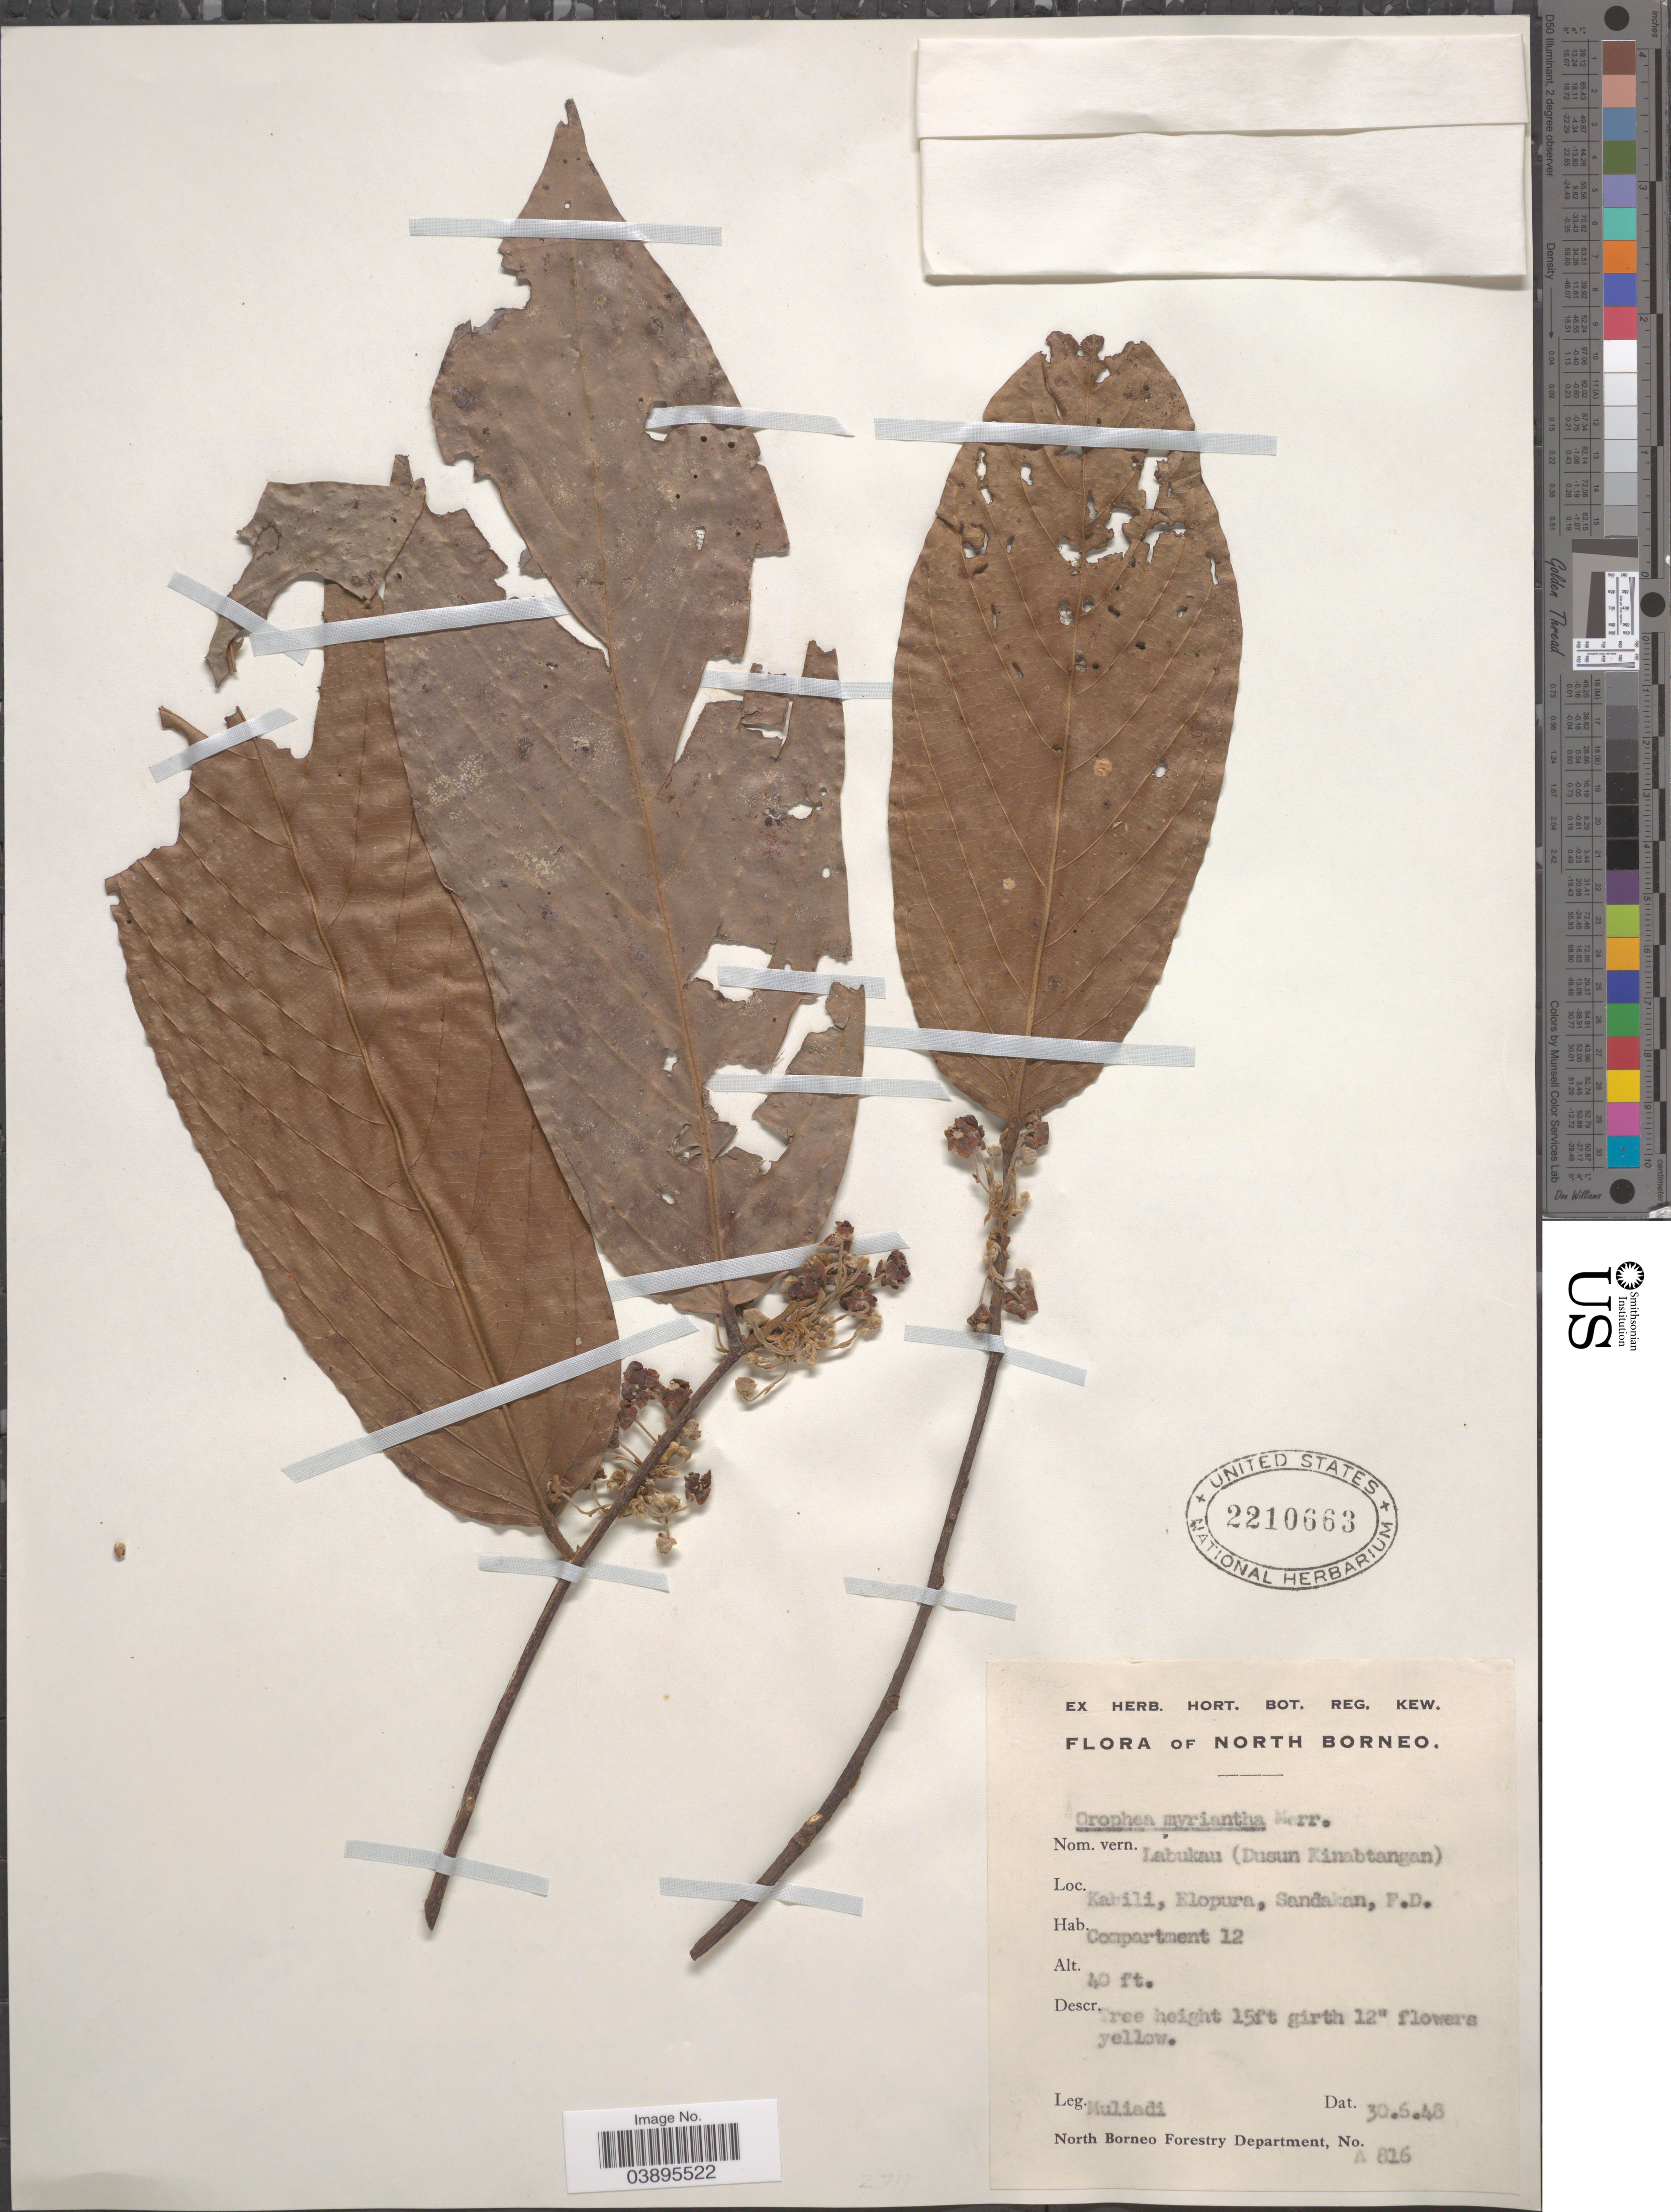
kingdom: Plantae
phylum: Tracheophyta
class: Magnoliopsida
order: Magnoliales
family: Annonaceae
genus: Orophea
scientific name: Orophea myriantha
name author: Merr.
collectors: -. Muliadi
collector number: A816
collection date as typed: Transcribed d/m/y: 30/6/48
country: Malaysia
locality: North Borneo. Kabili, Elopura, Sandakan, F.D. Compartment 12.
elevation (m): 12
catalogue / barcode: US 2210663